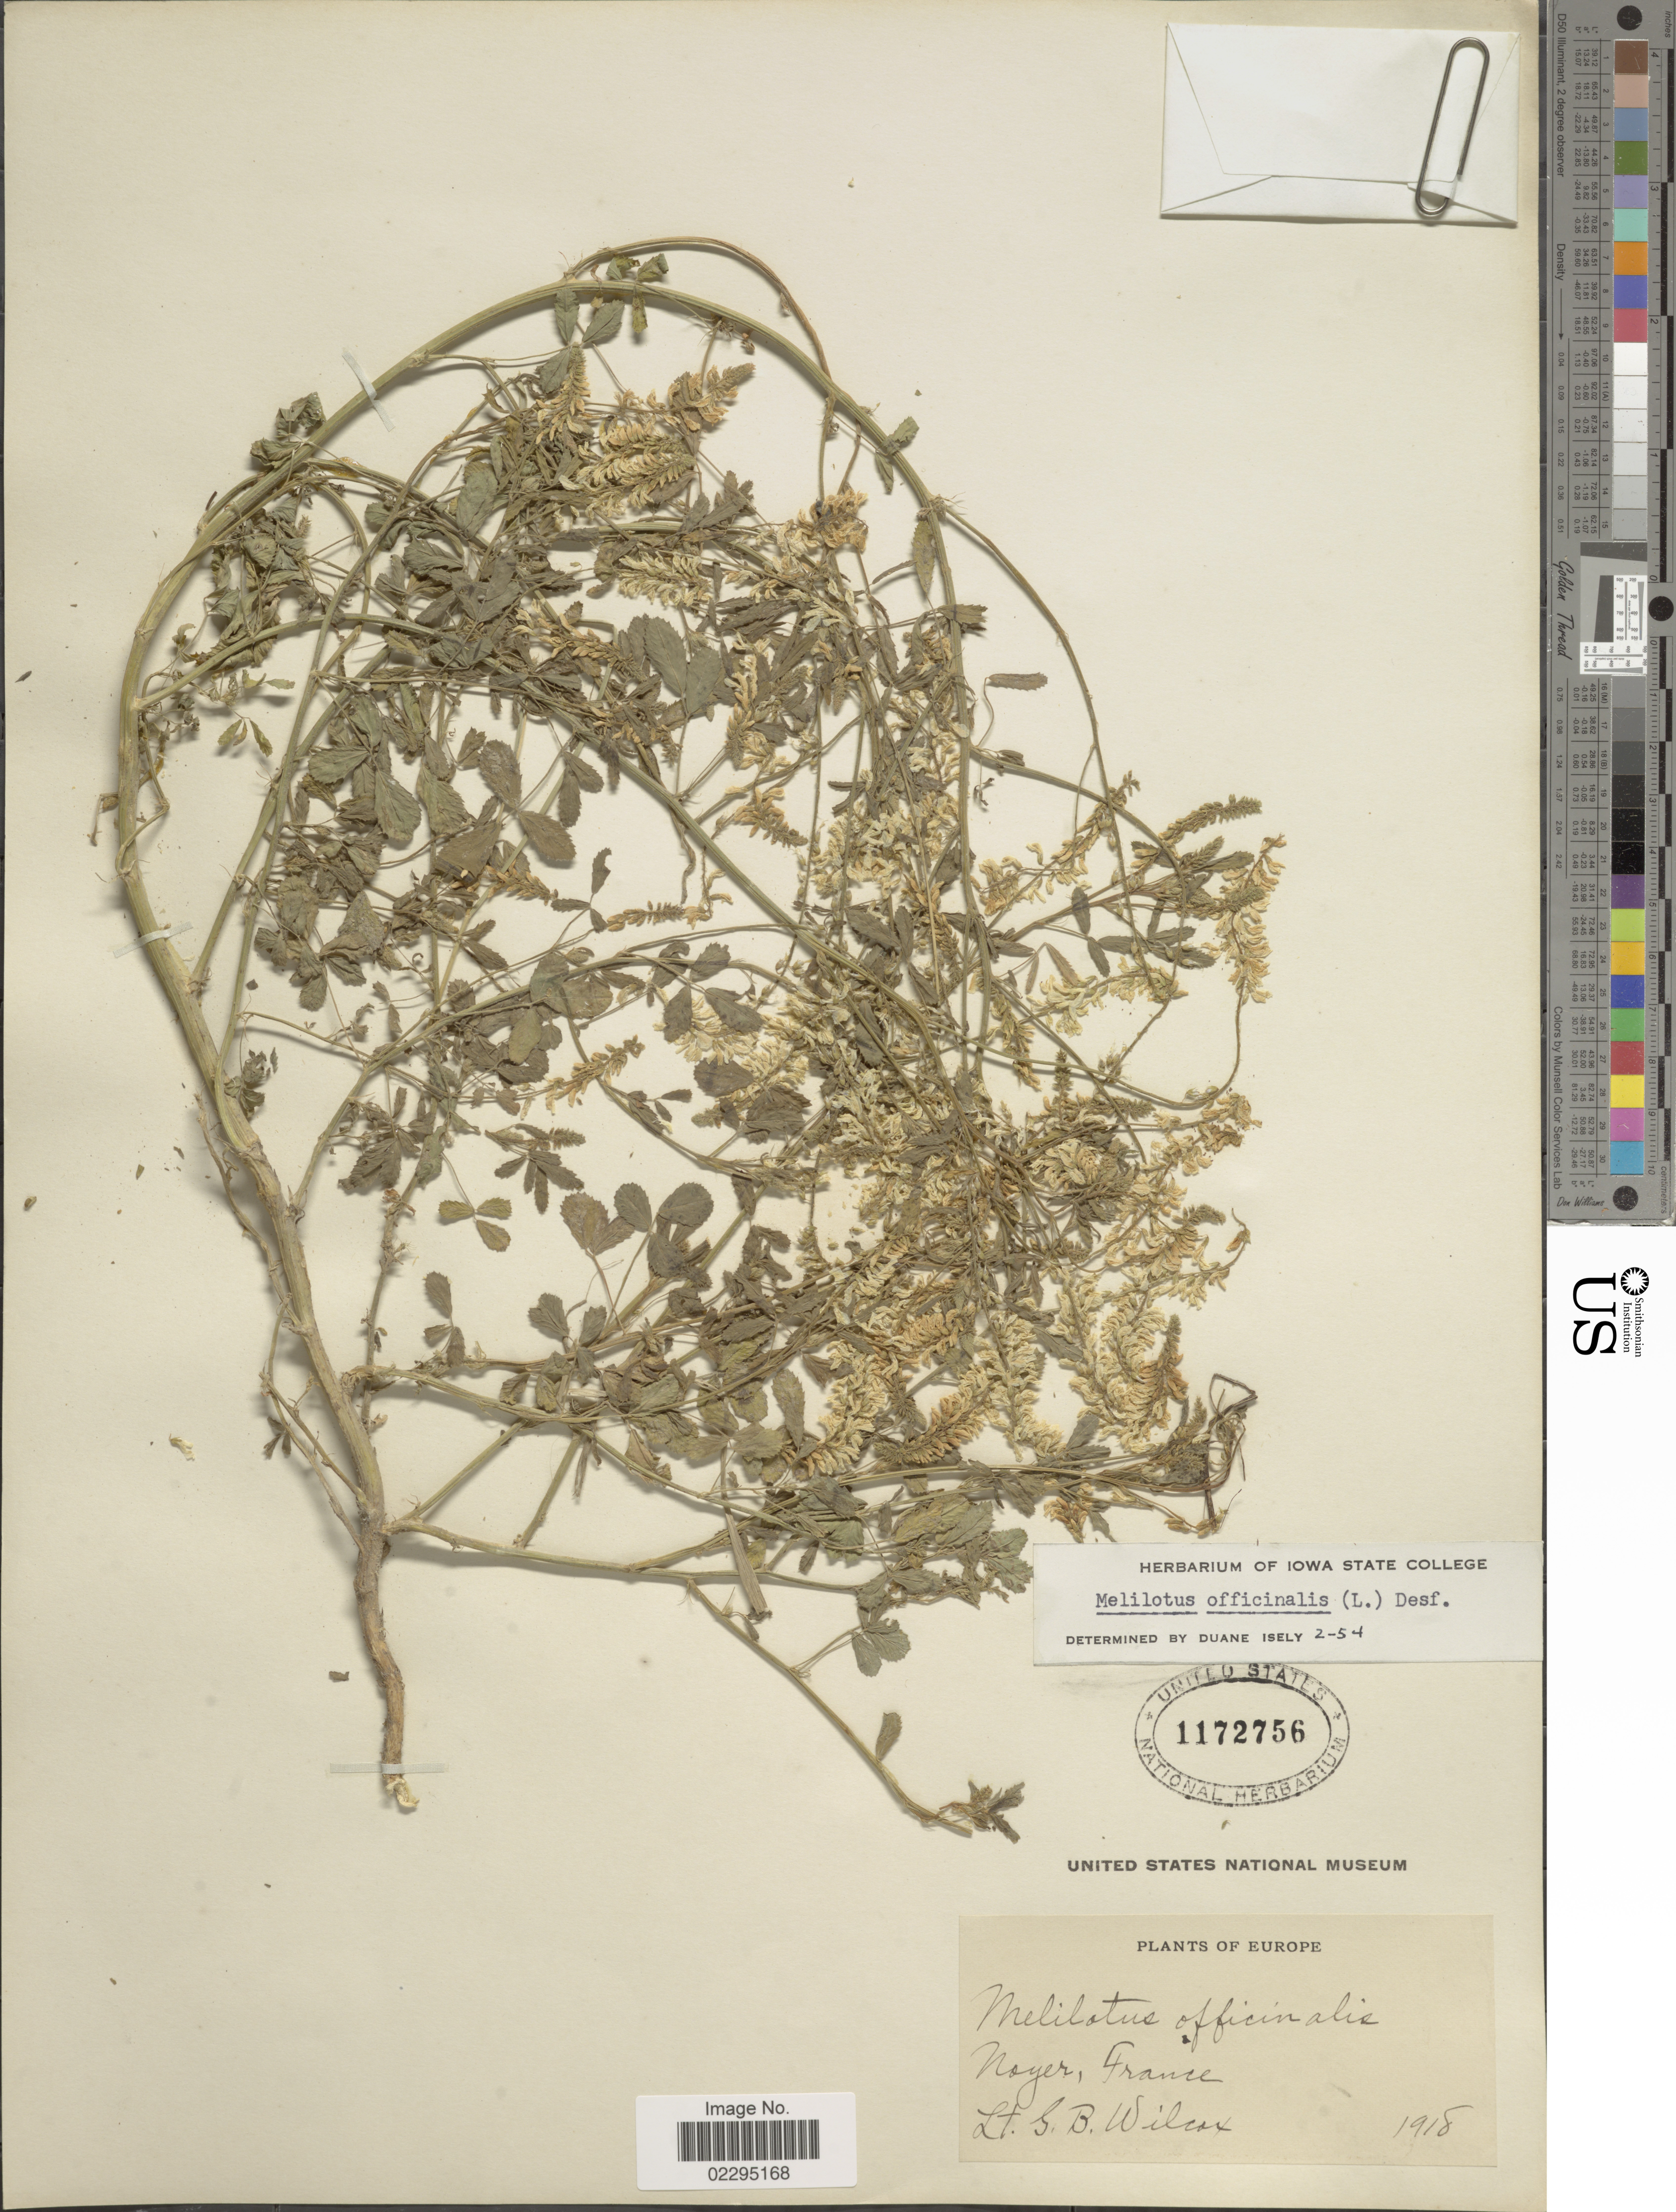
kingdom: Plantae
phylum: Tracheophyta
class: Magnoliopsida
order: Fabales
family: Fabaceae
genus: Melilotus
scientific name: Melilotus officinalis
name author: (L.) Lam.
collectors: G. Wilcox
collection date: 1918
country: France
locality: Noyer, France, Europe.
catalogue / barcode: US 1172756